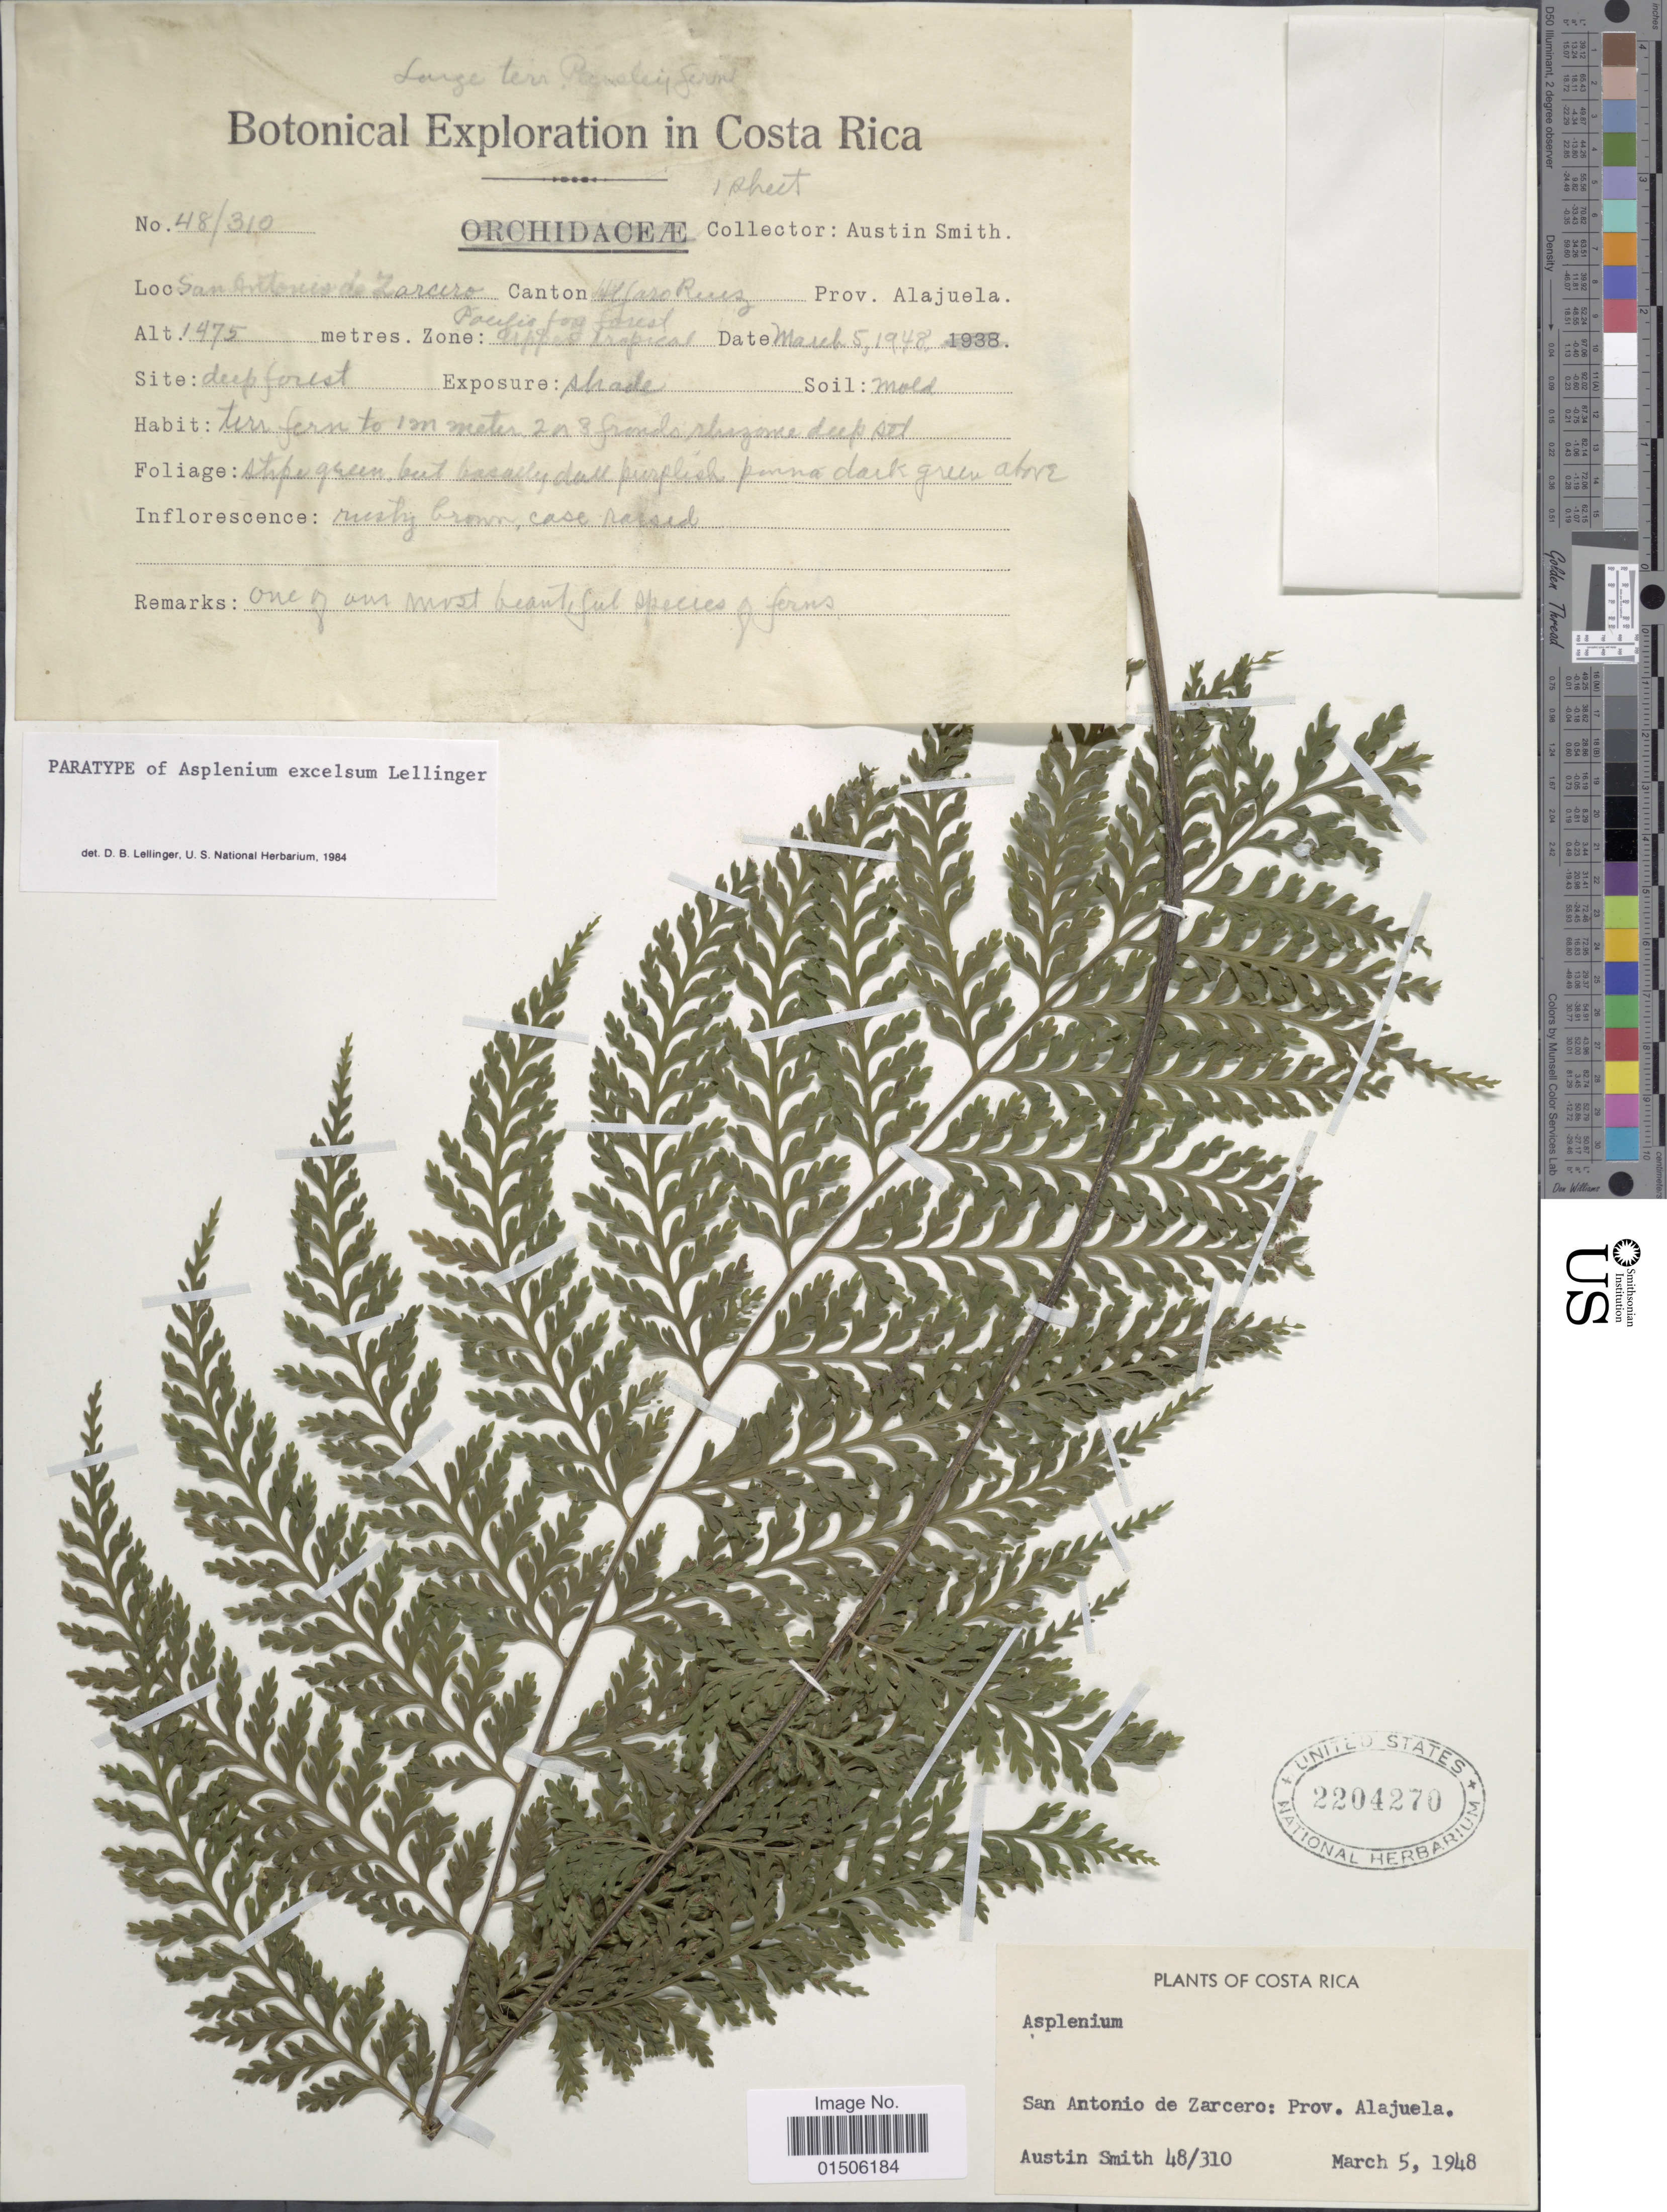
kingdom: Plantae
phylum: Tracheophyta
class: Polypodiopsida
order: Polypodiales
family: Aspleniaceae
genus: Asplenium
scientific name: Asplenium excelsum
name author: Lellinger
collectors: Aust P. Smith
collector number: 48/310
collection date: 1948-03-05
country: Costa Rica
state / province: Alajuela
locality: San Antonio de Zarcero, Canton Alfaro Ruiz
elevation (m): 1475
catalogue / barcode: US 2204270